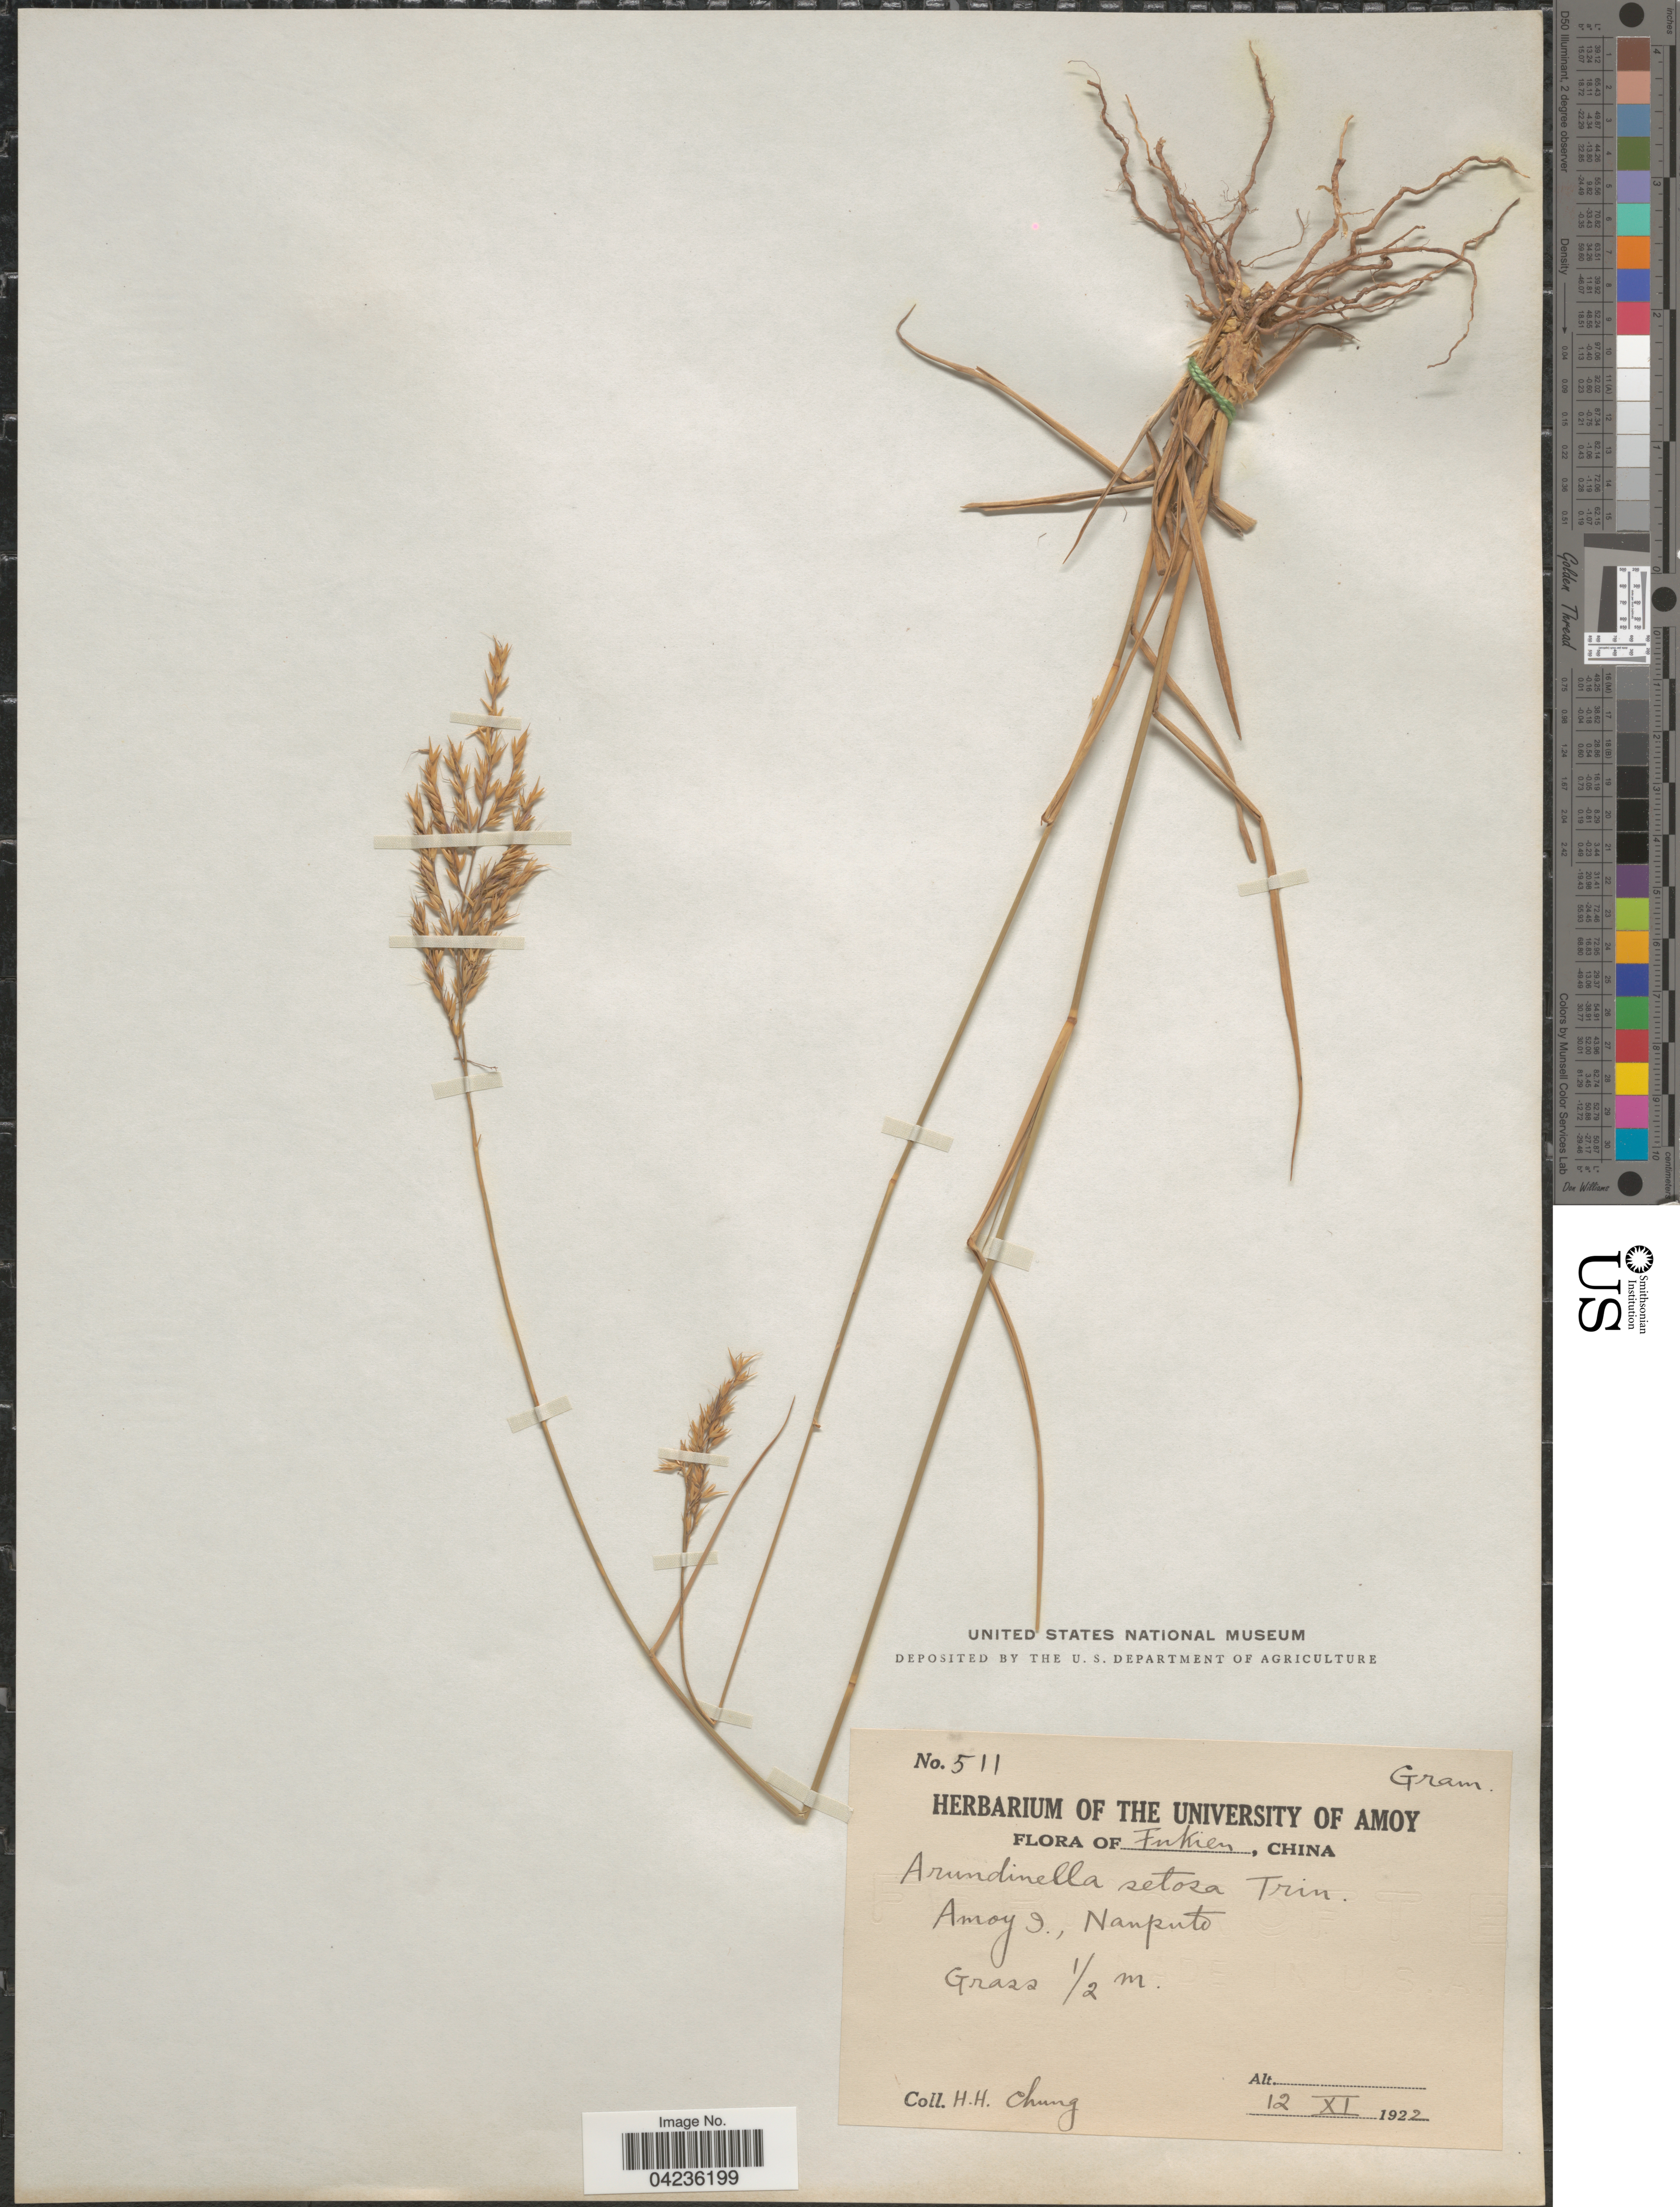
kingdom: Plantae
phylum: Tracheophyta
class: Liliopsida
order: Poales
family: Poaceae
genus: Arundinella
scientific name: Arundinella setosa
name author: Trin.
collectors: H. Chung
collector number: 511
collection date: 1922-11-12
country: China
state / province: Fujian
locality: Fukien. Amoy I., Nanputo.